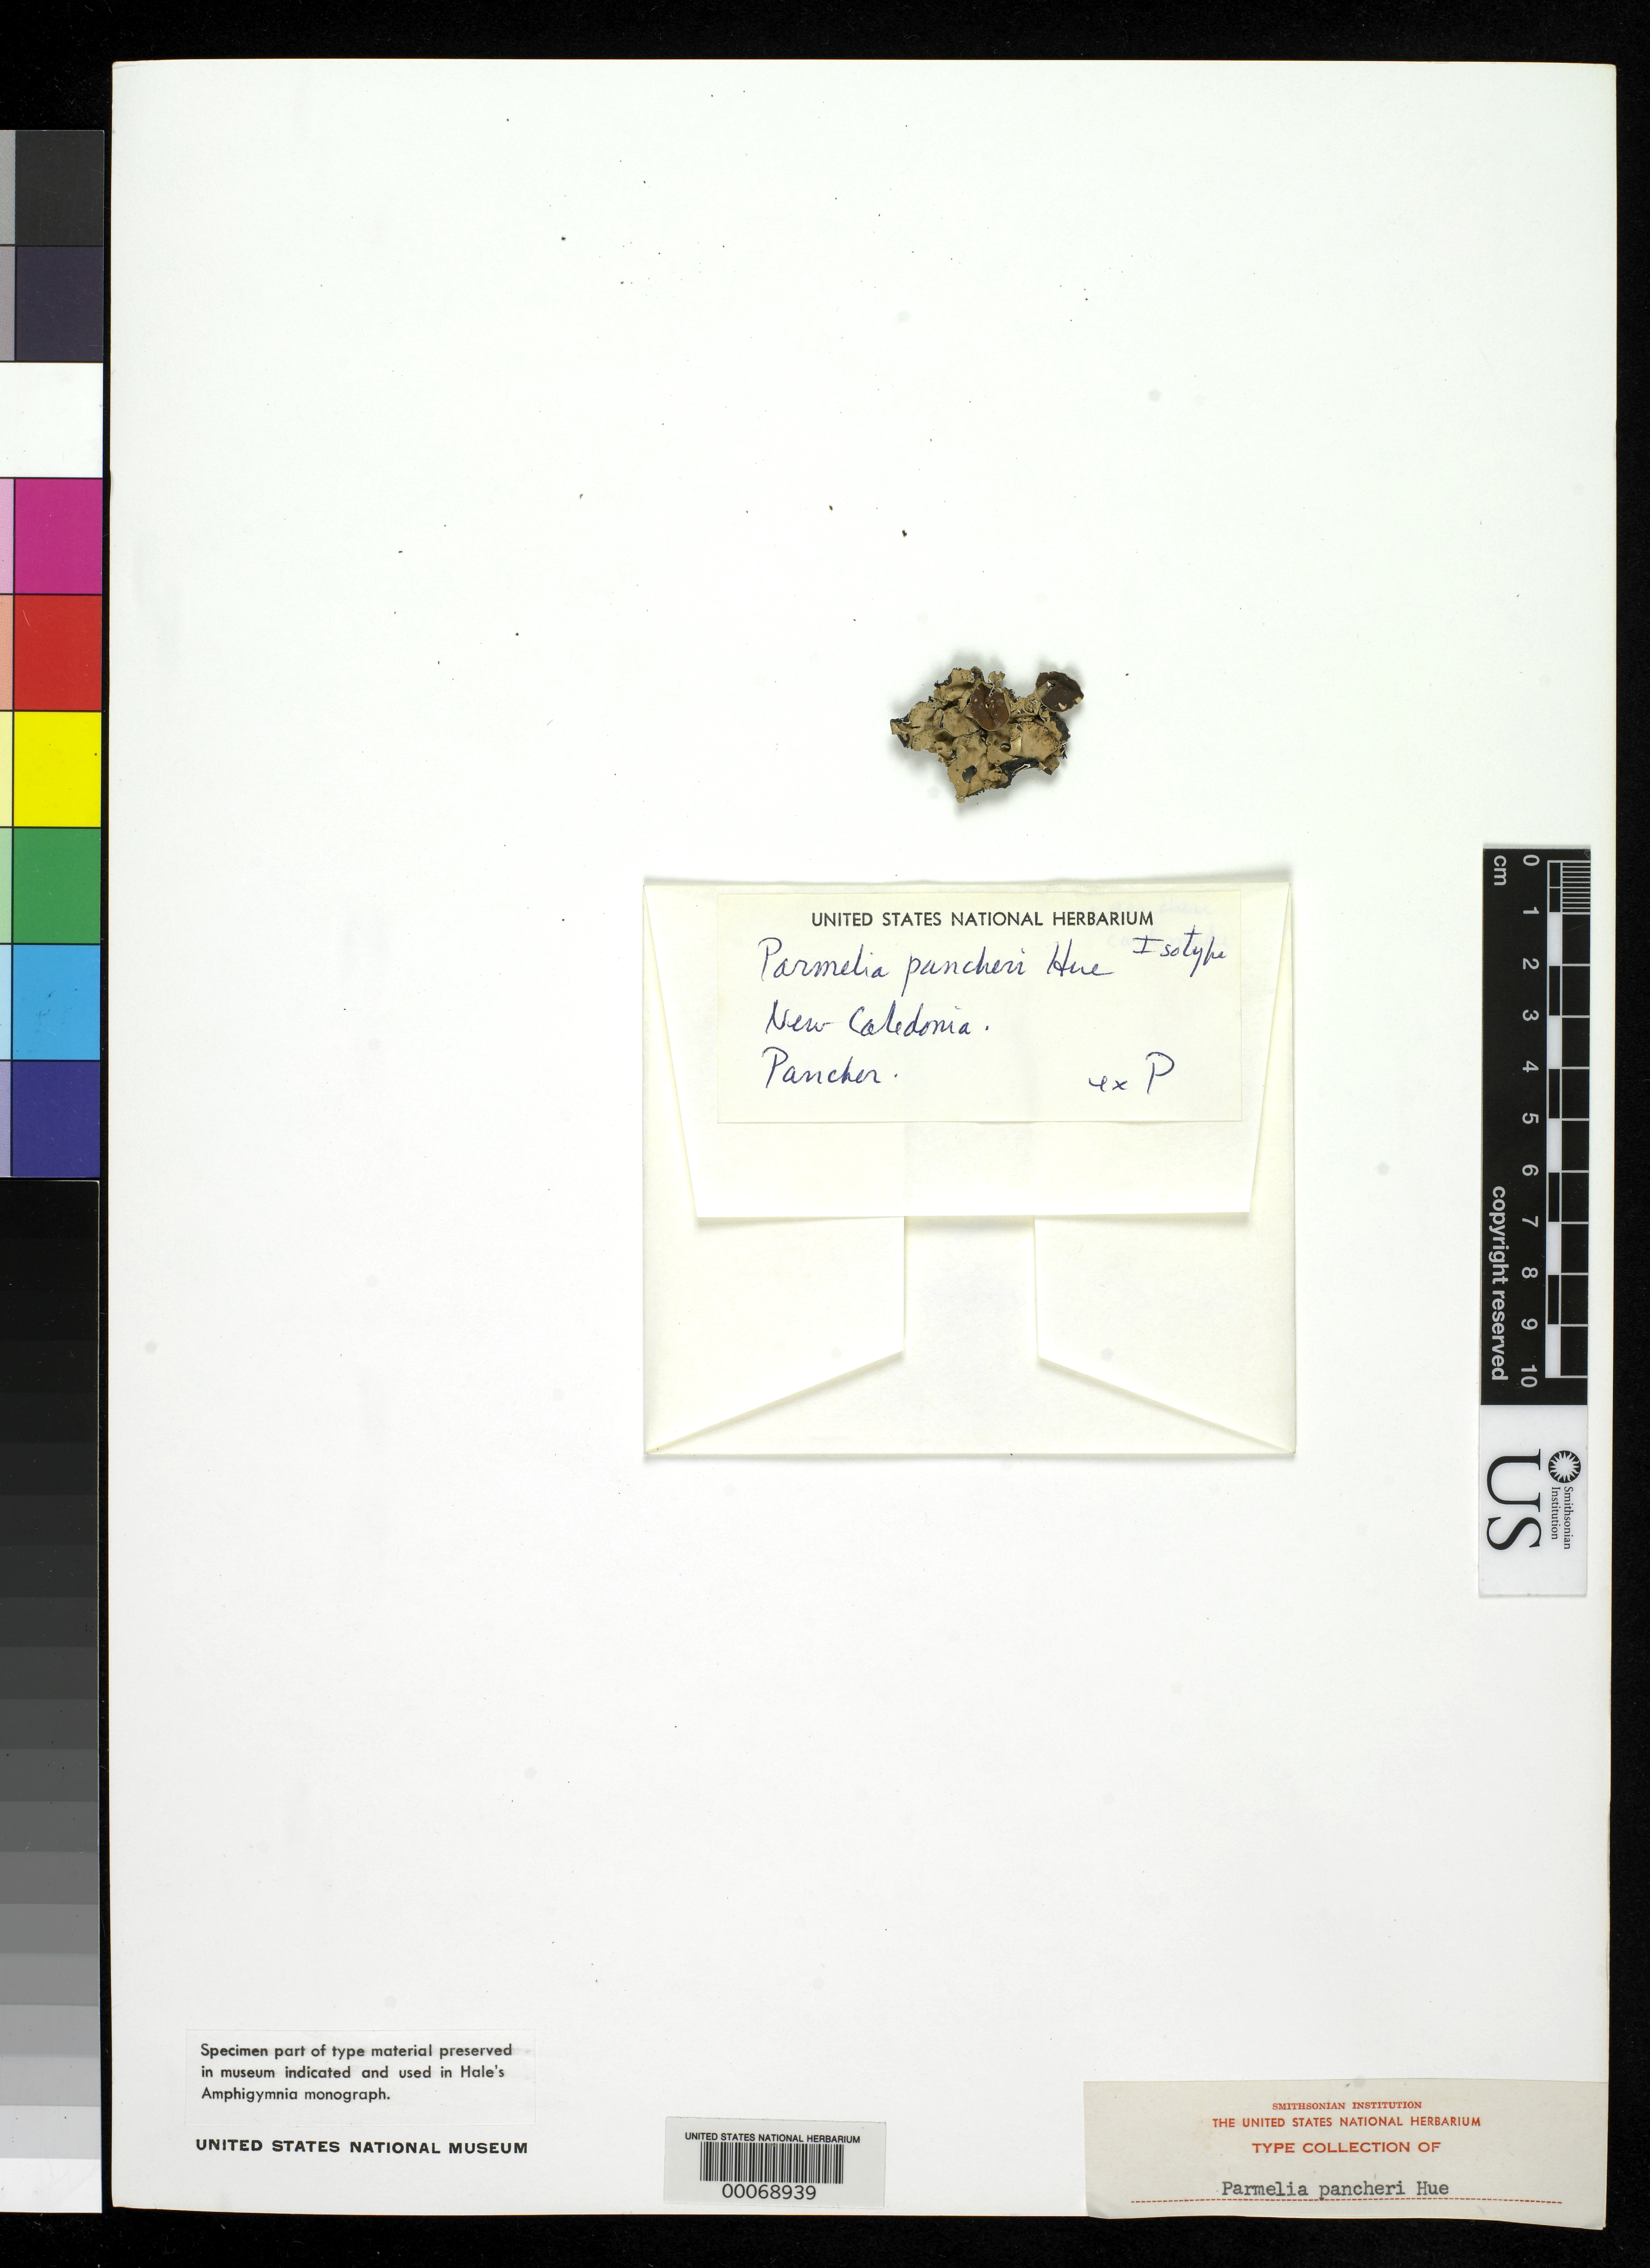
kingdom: Fungi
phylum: Ascomycota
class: Lecanoromycetes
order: Lecanorales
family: Parmeliaceae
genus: Parmelia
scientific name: Parmelia pancheri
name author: Hue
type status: Isotype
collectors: J. A. I. Pancher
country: New Caledonia